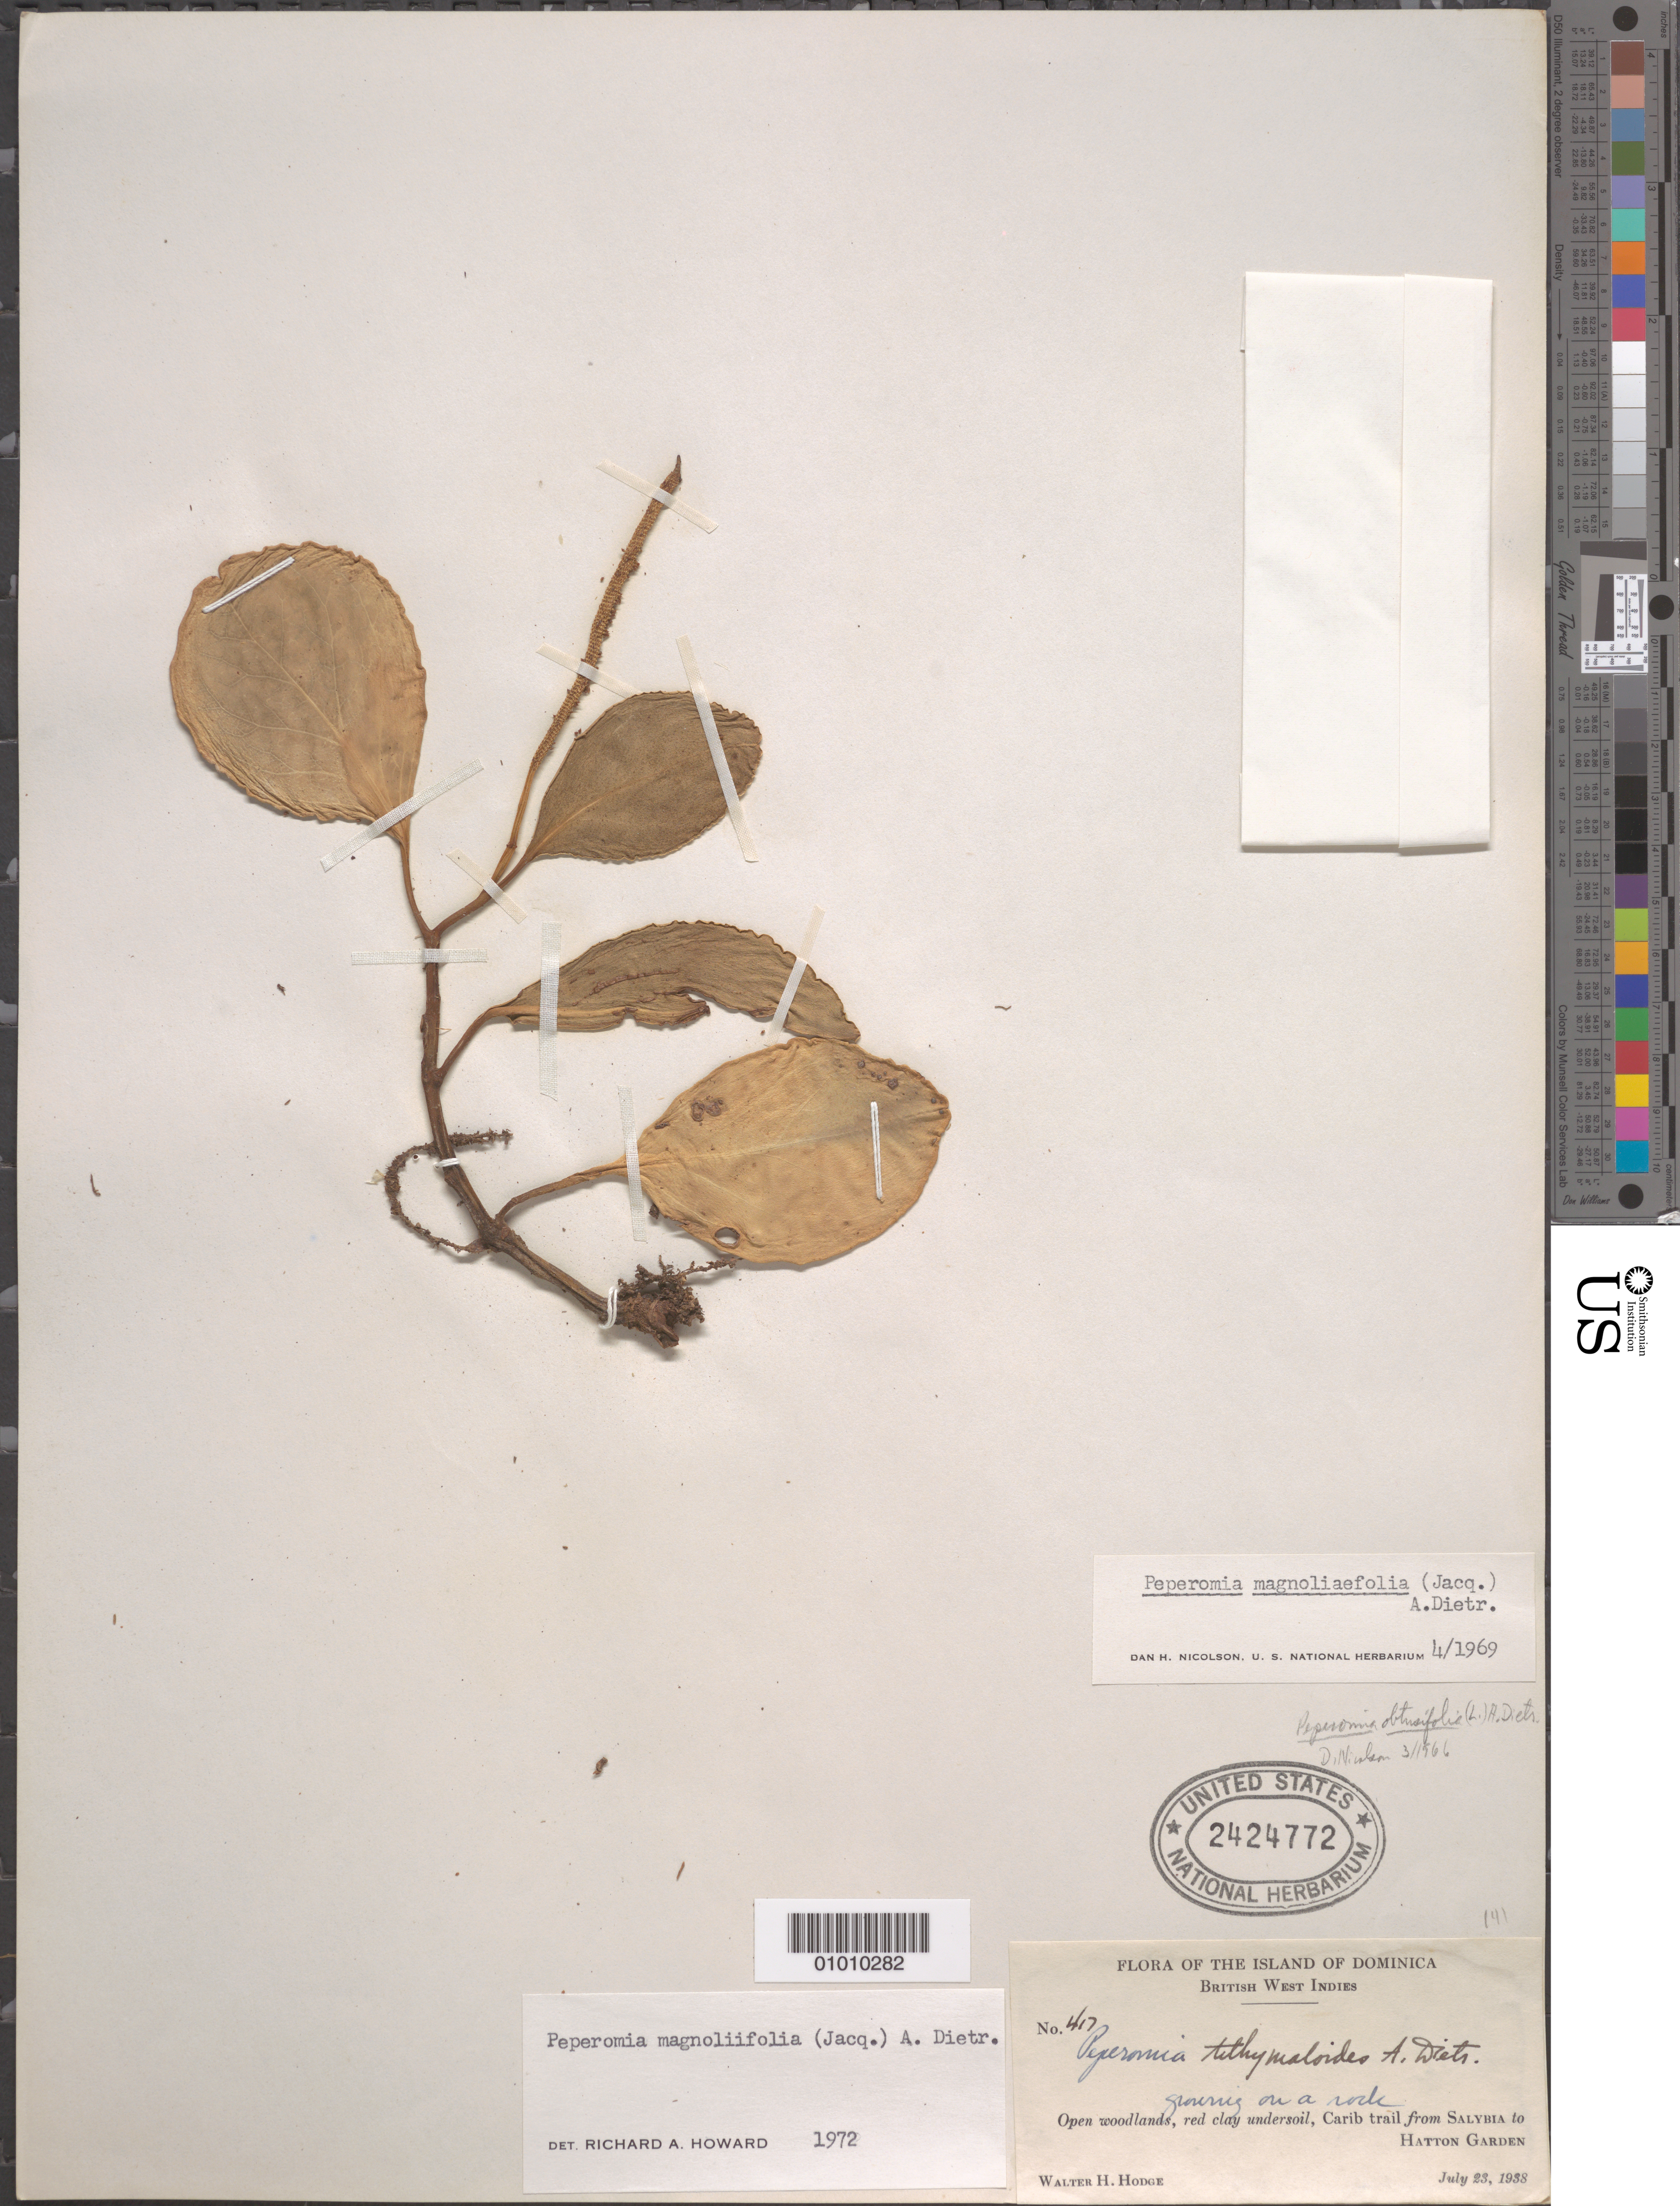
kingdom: Plantae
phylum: Tracheophyta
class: Magnoliopsida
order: Piperales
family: Piperaceae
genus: Peperomia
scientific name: Peperomia magnoliifolia var. magnoliifolia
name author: (Jacq.) A. Dietr.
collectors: W. Hodge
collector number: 417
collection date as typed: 23 Jul 1938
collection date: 1938-07-23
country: Dominica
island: Dominica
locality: Open woodlands, red clay undersoil, Carib trail from Salybia to Hatton Garden. Growing on a rock.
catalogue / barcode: US 2424772